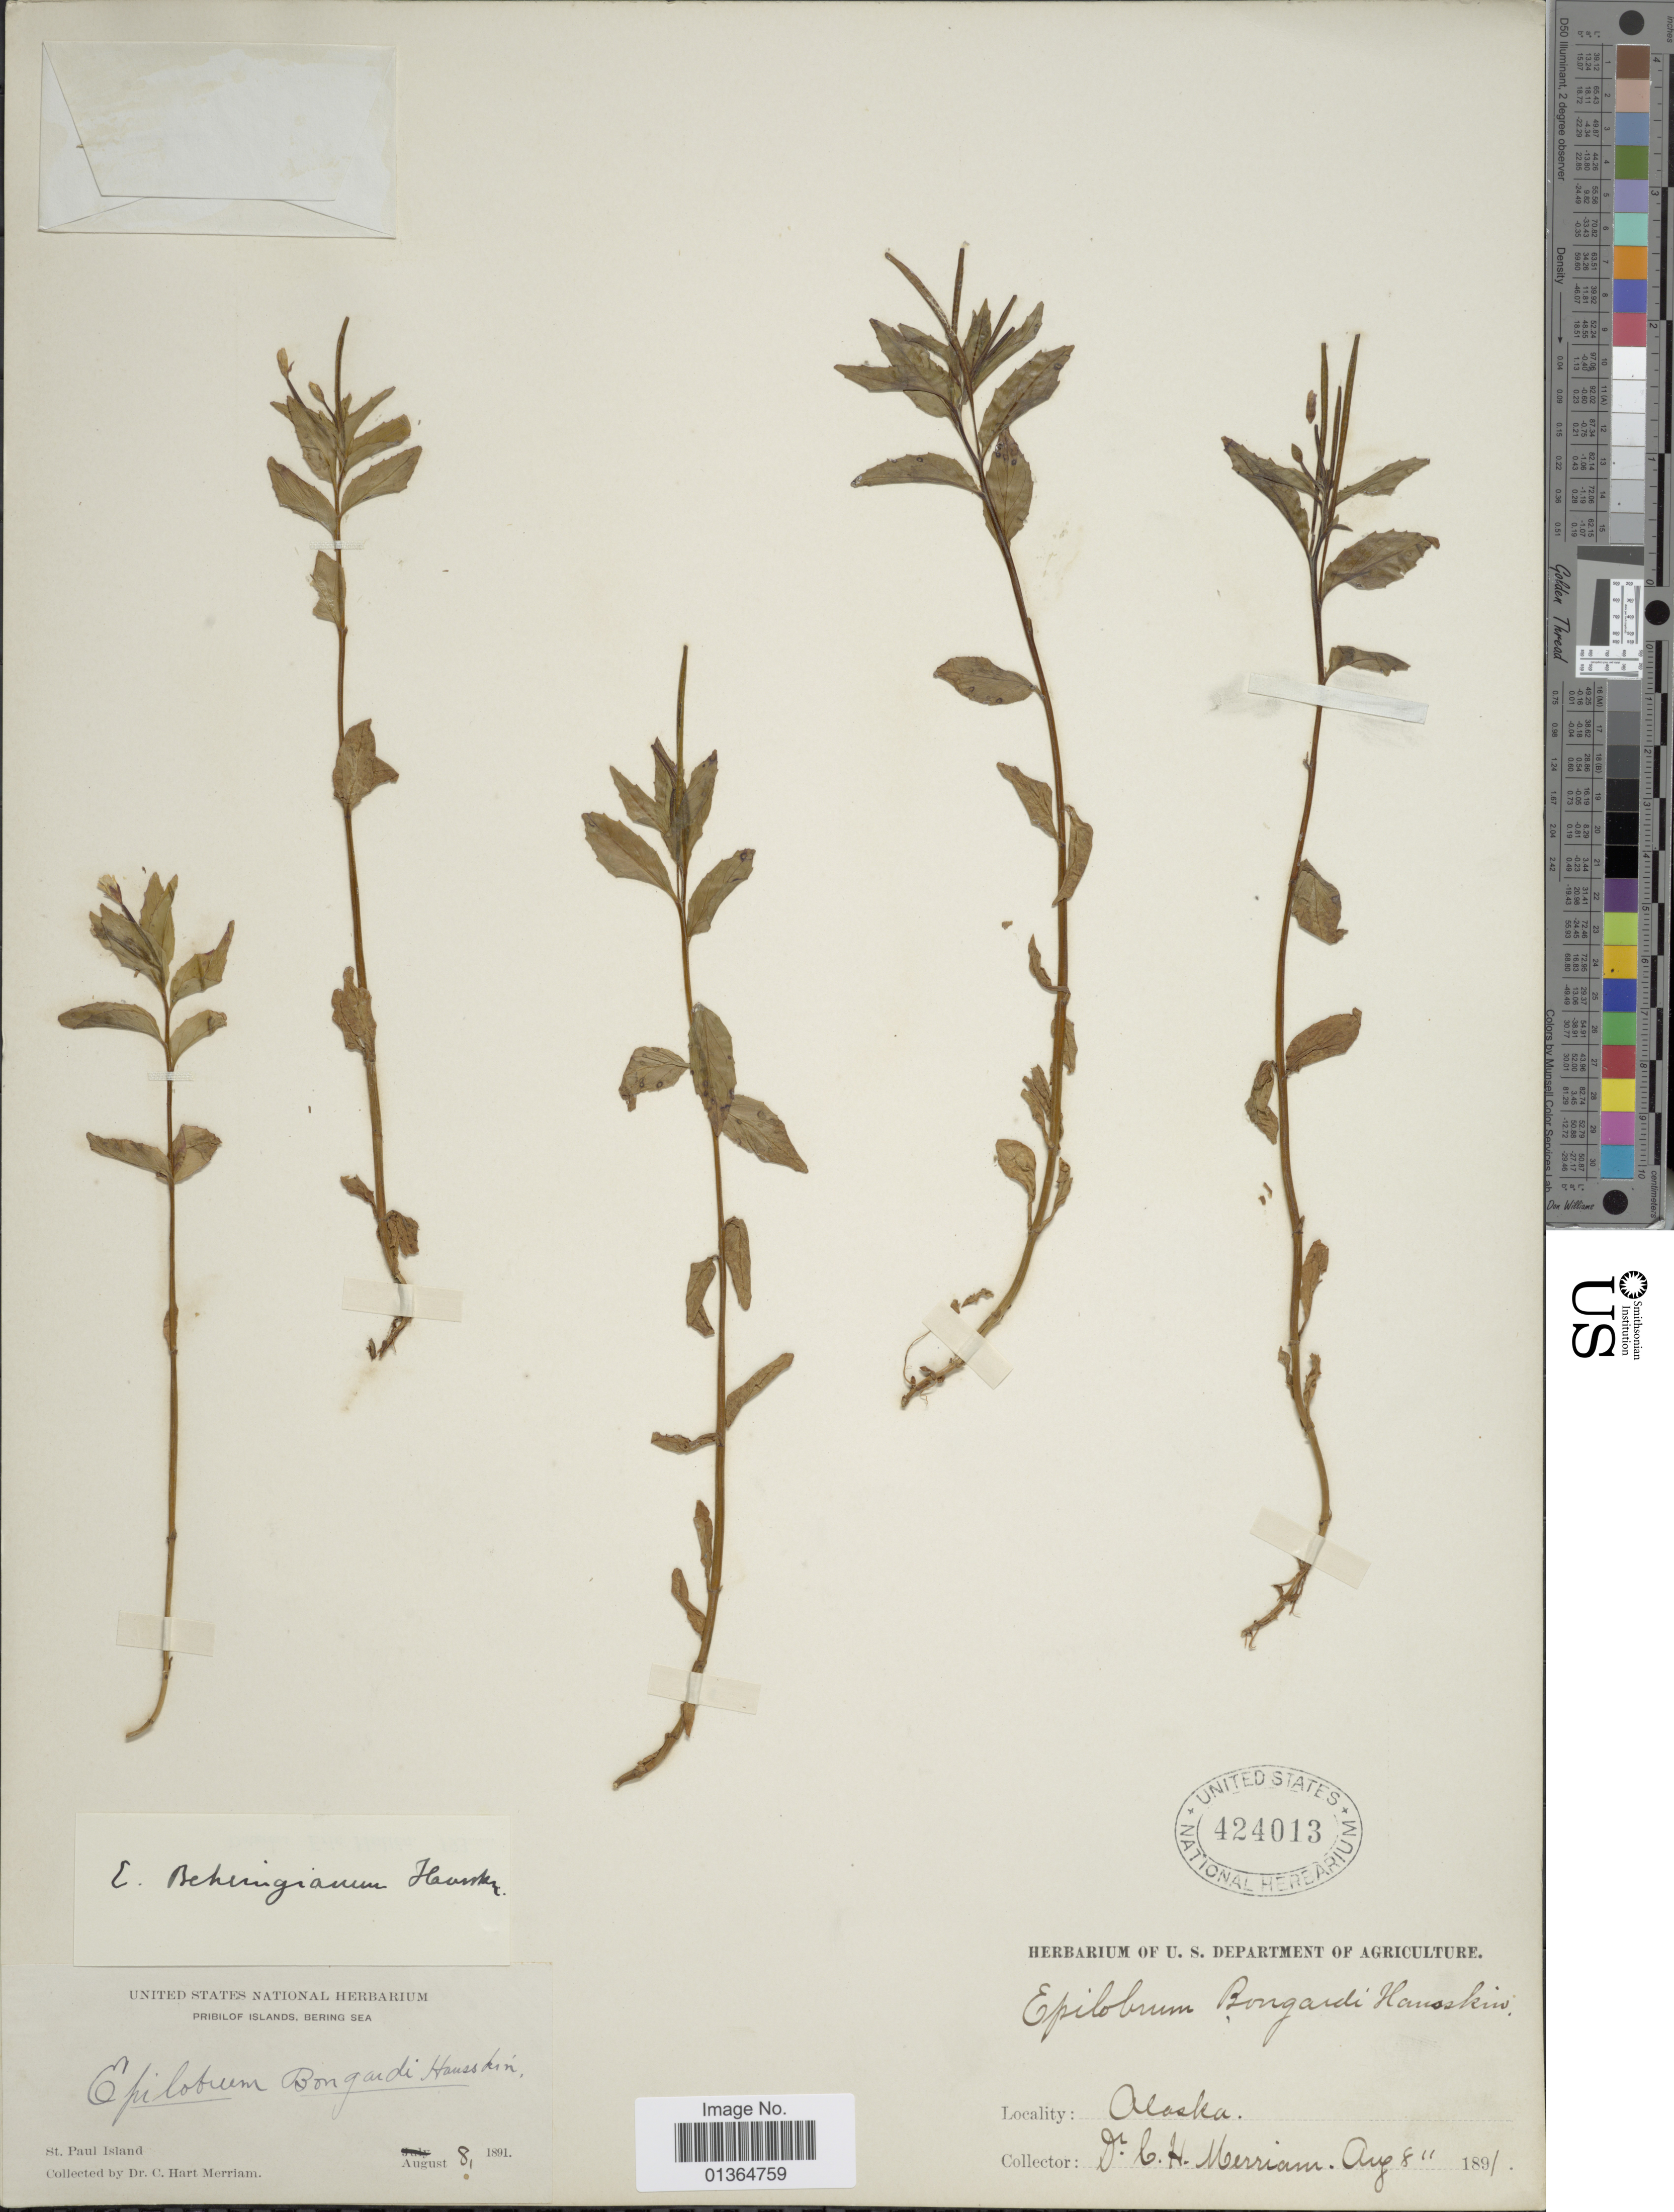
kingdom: Plantae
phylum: Tracheophyta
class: Magnoliopsida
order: Myrtales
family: Onagraceae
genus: Epilobium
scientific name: Epilobium hornemannii subsp. behringianum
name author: (Hausskn.) Hoch & P.H. Raven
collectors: C. Merriam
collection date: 1891-08-08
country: United States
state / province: Alaska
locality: Pribilof Islands, Bering Sea. St. Paul Island.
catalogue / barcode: US 424013